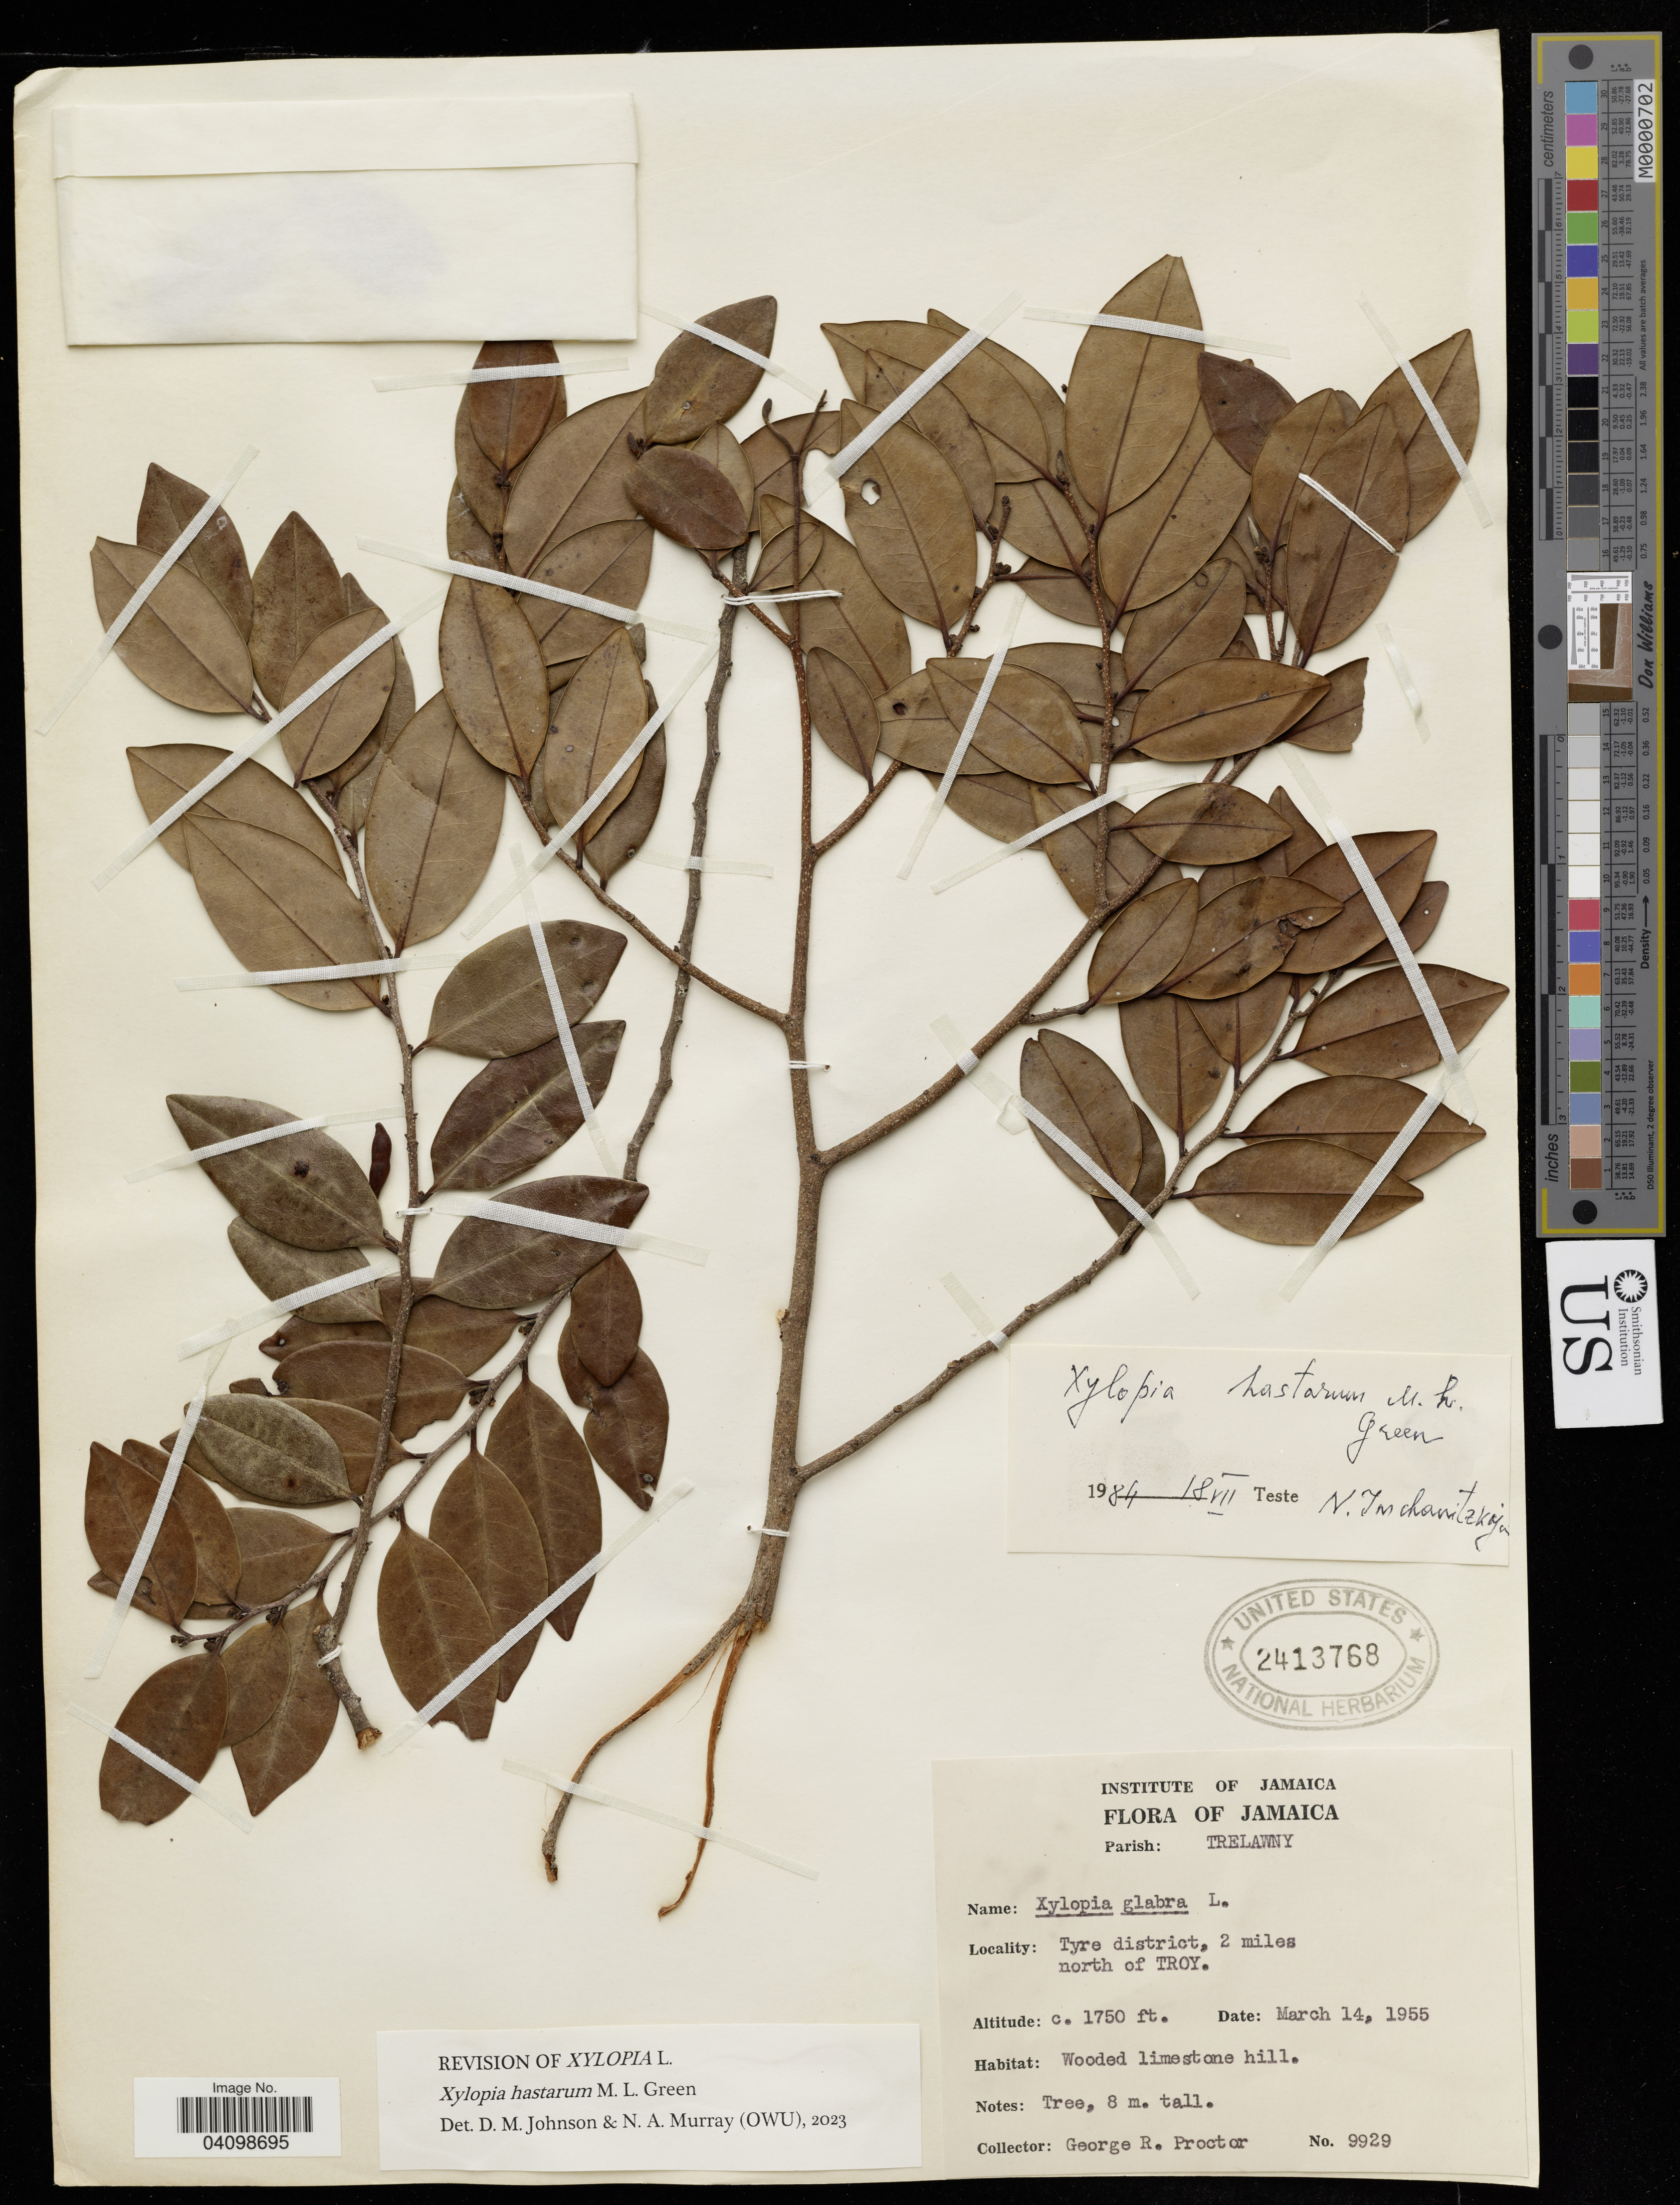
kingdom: Plantae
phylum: Tracheophyta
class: Magnoliopsida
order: Magnoliales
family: Annonaceae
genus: Xylopia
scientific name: Xylopia hastarum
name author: M.L. Green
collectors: G. R. Proctor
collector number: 9929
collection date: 1955-03-14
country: Jamaica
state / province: Trelawny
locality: Tyre district, 2 miles north of Troy.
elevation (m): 533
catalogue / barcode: US 2413768